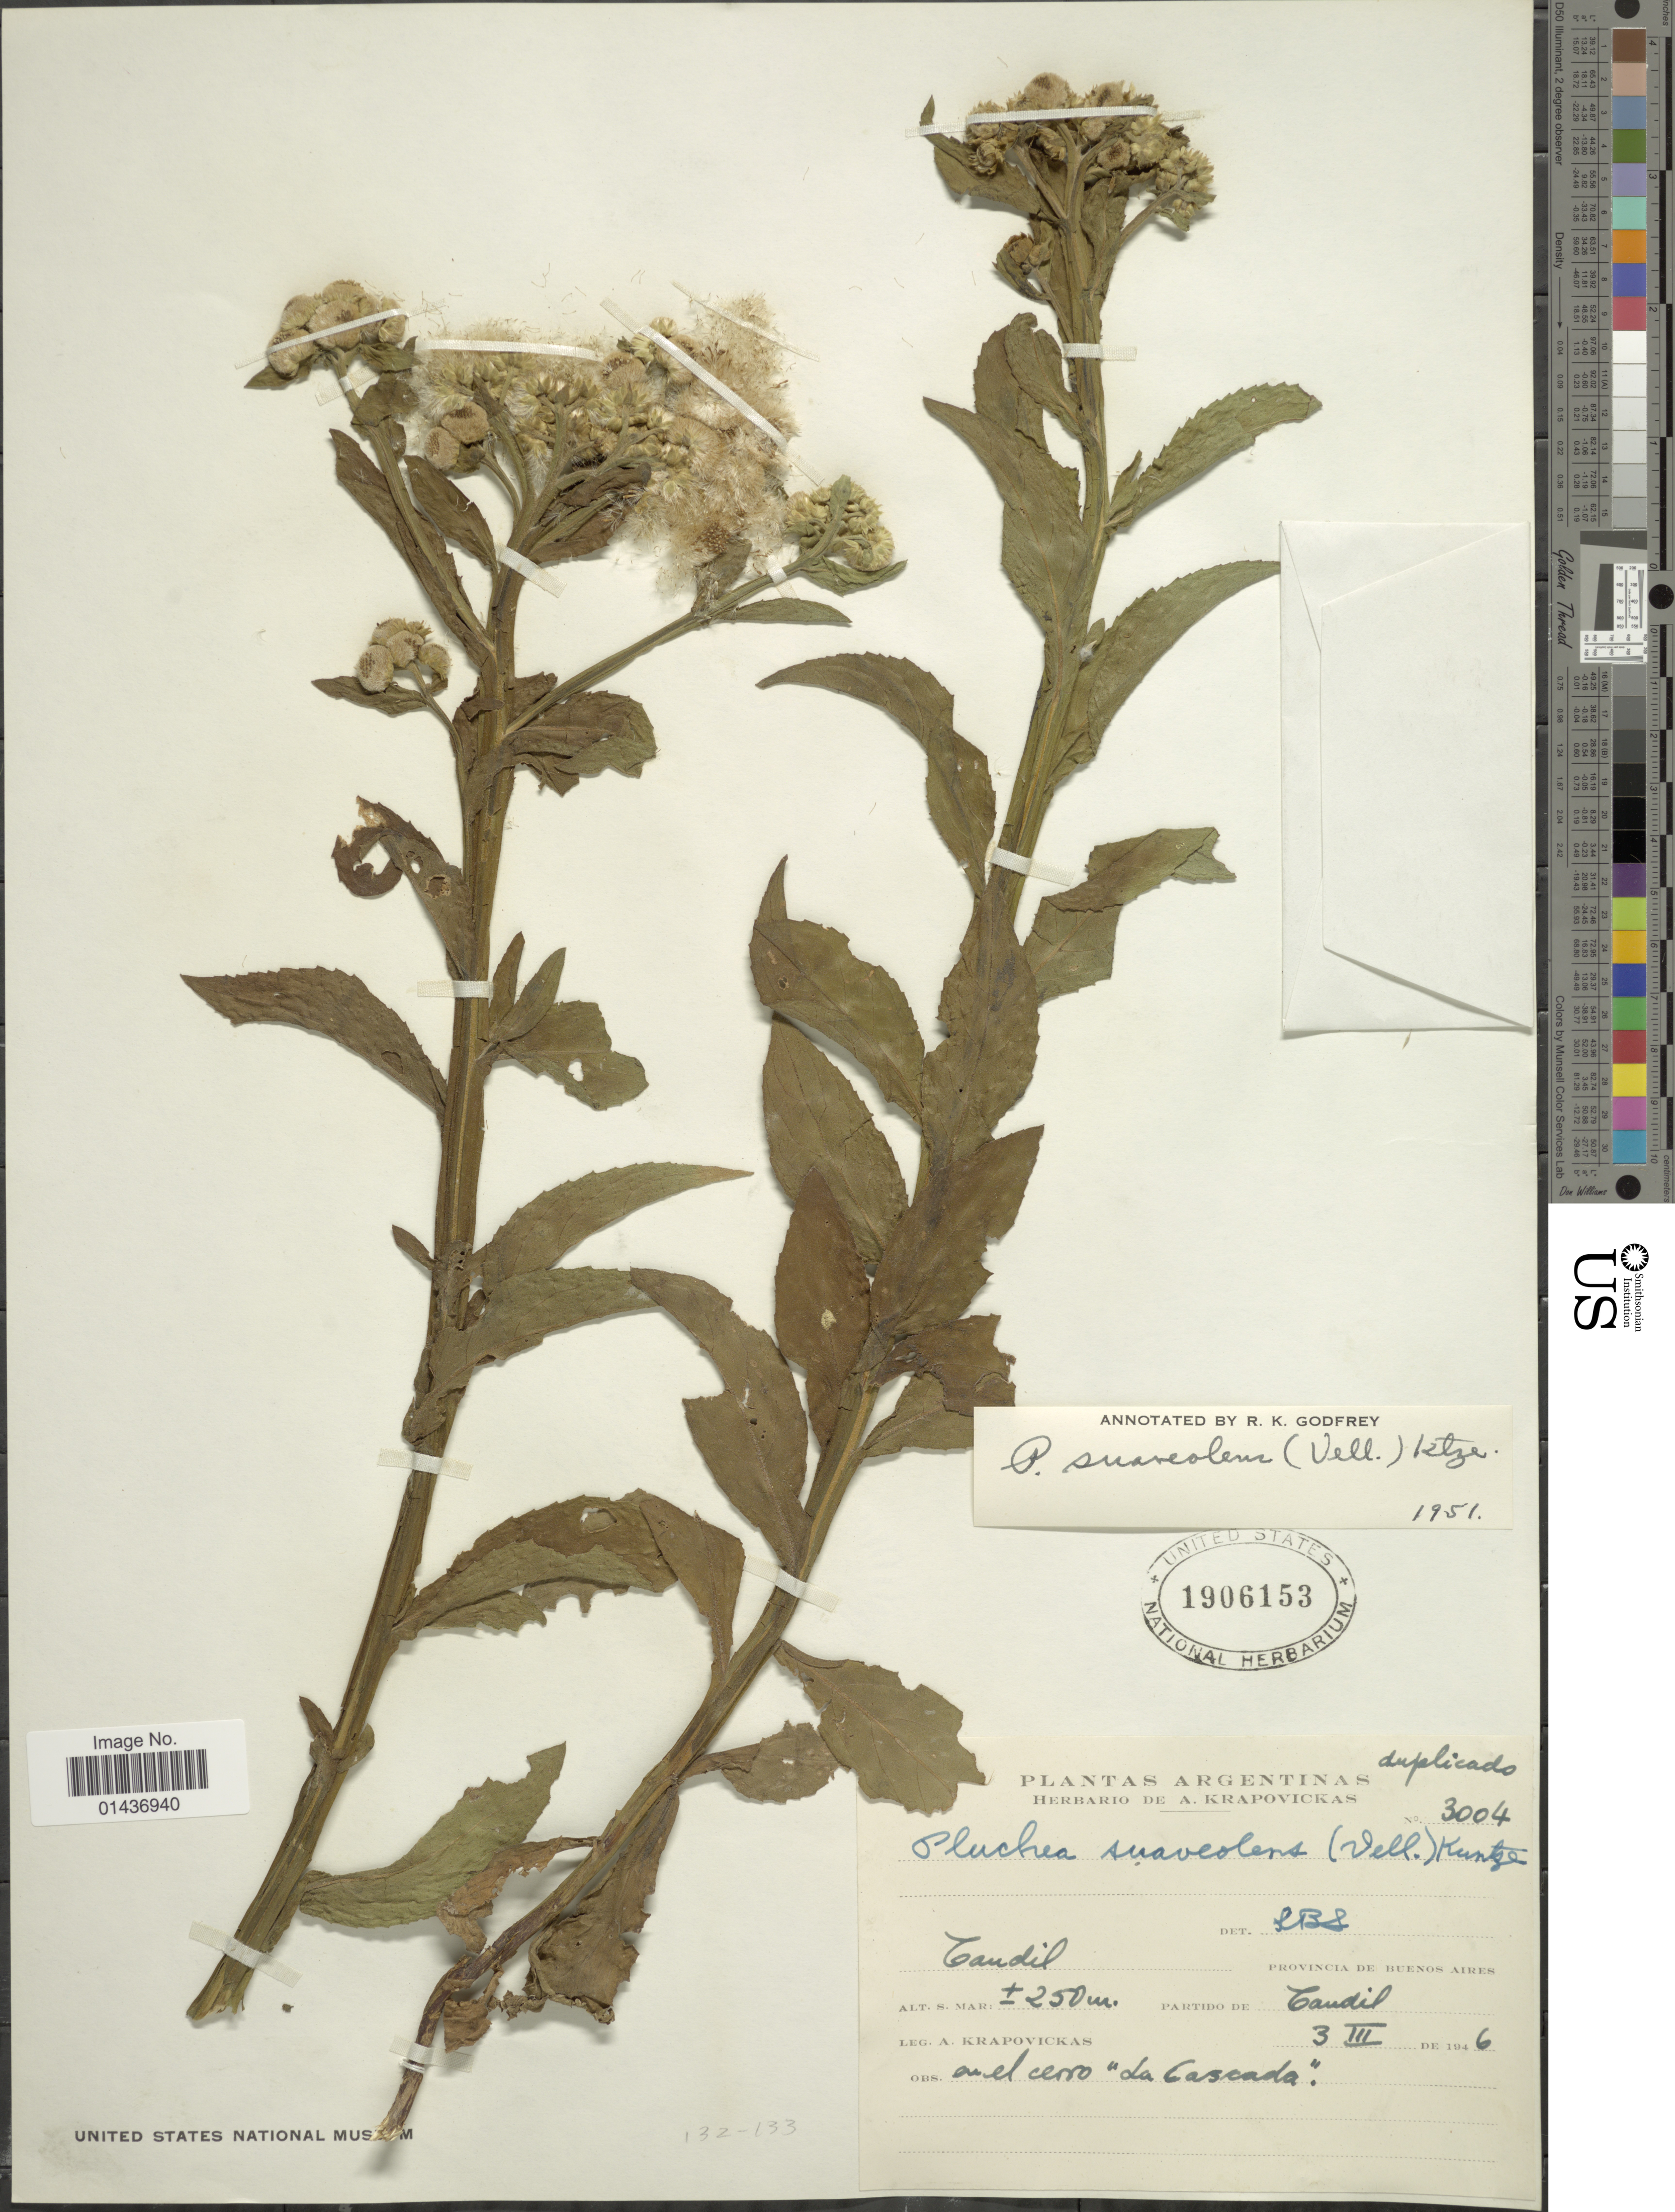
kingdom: Plantae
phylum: Tracheophyta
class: Magnoliopsida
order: Asterales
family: Asteraceae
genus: Pluchea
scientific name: Pluchea suaveolens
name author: (Vell.) Kuntze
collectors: A. Krapovickas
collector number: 3004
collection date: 1946-03-03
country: Argentina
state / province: Buenos Aires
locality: Provincia Buenos Aires, Partido de Candil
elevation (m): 250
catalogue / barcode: US 1906153